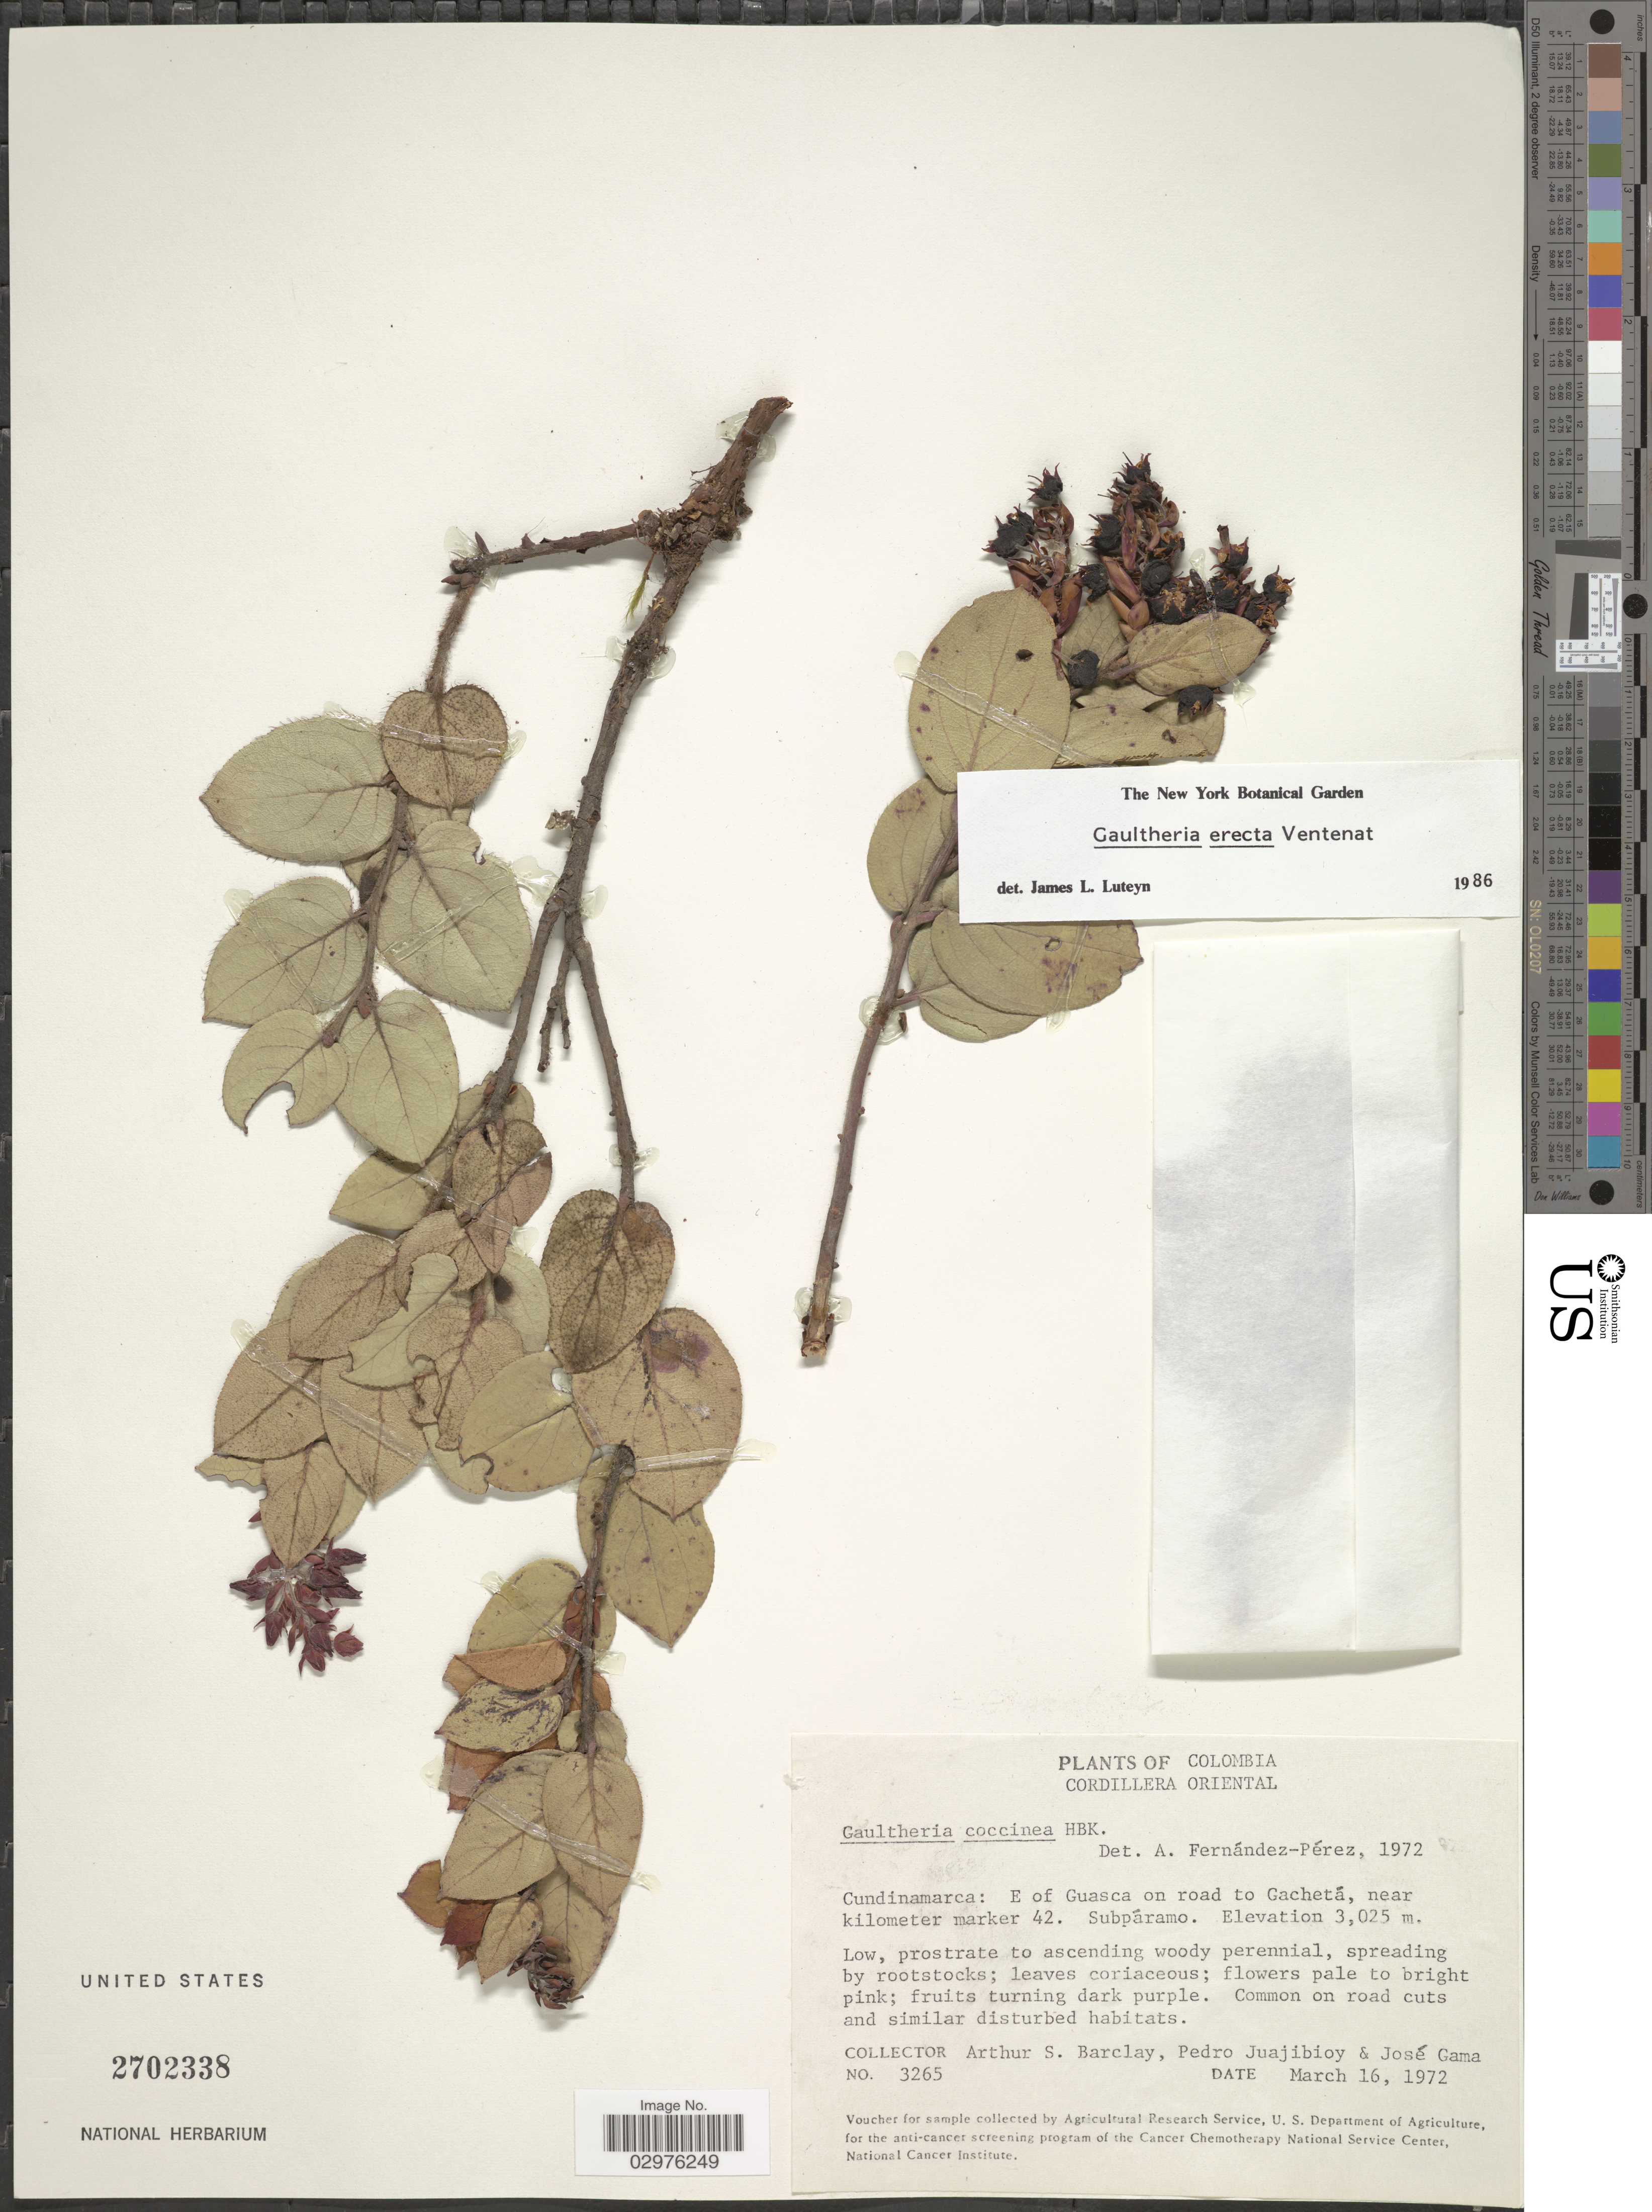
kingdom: Plantae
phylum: Tracheophyta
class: Magnoliopsida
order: Ericales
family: Ericaceae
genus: Gaultheria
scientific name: Gaultheria erecta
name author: Vent.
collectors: A. S. Barclay, P. Juajibioy & J. Gama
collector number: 3265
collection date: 1972-03-16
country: Colombia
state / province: Cundinamarca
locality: Cordillera Oriental. Cundinamarca: E of Guasca on road to Gachetá, near kilometer marker 42. Subpáramo.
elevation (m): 3025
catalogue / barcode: US 2702338